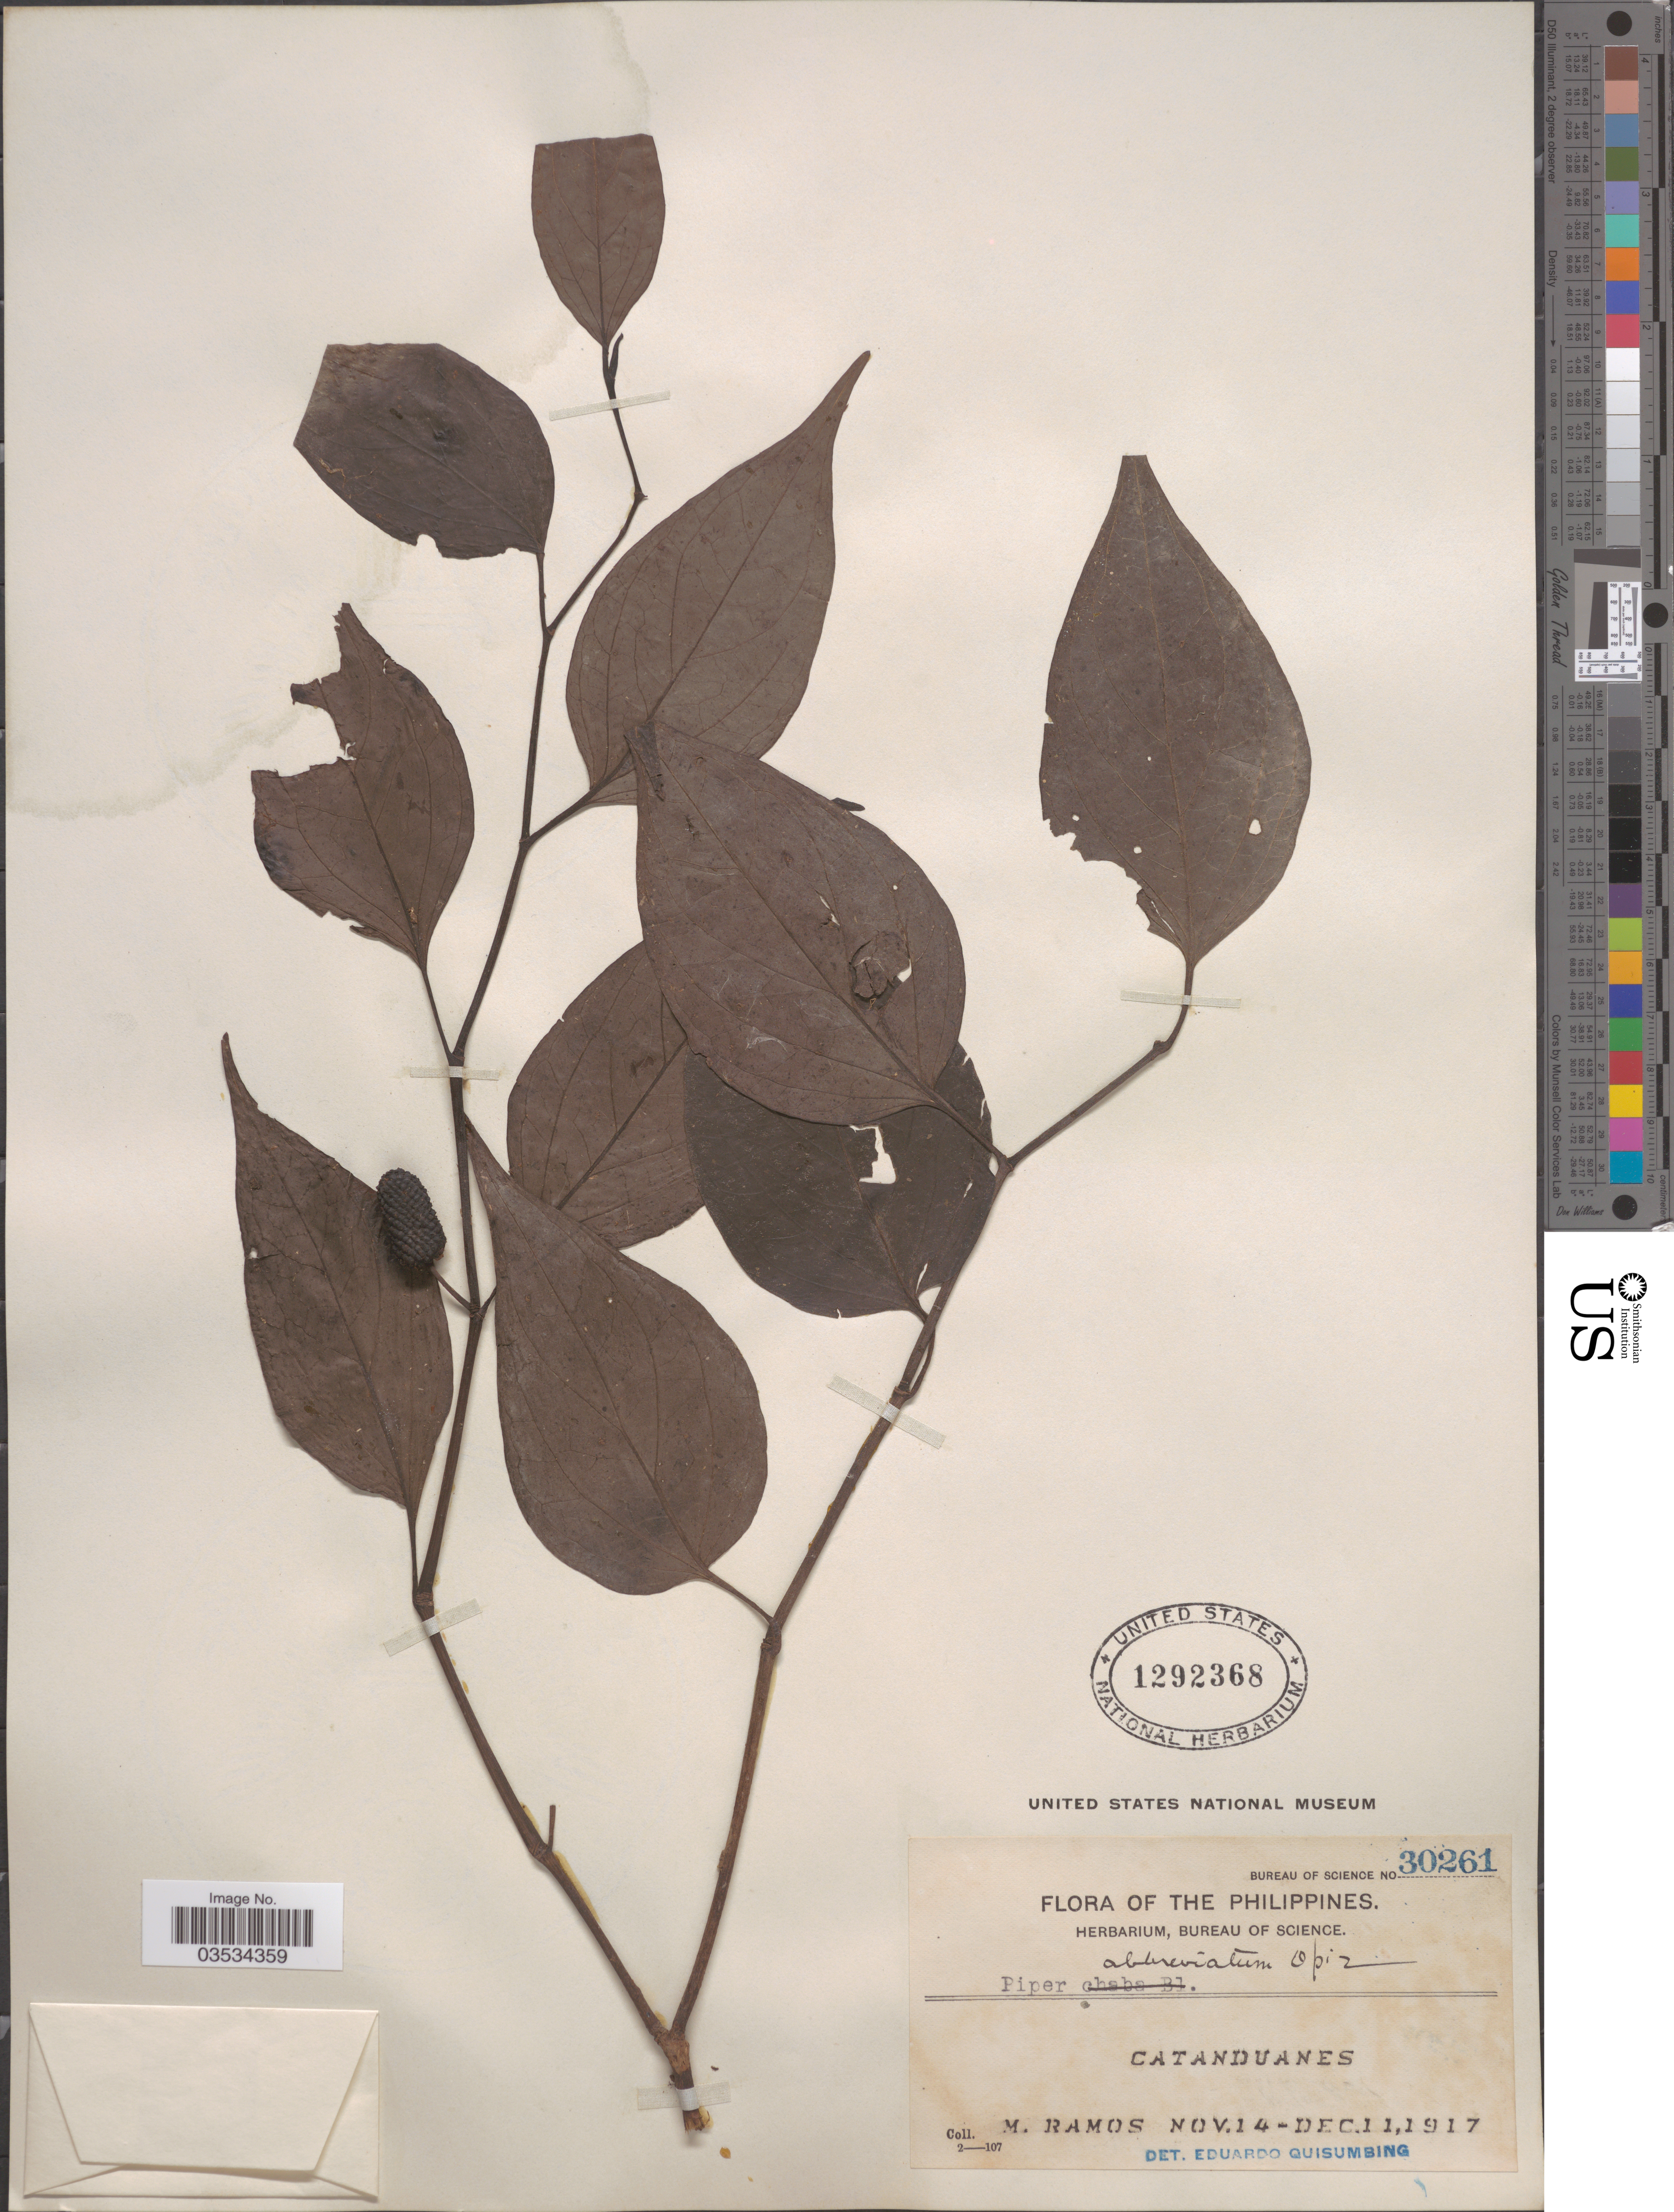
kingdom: Plantae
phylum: Tracheophyta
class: Magnoliopsida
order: Piperales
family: Piperaceae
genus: Piper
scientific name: Piper abbreviatum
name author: Opiz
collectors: M. Ramos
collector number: Bureau of Science 30261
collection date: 1917-11-14/1917-12-11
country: Philippines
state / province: Bicol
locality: Catanduanes.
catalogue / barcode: US 1292368